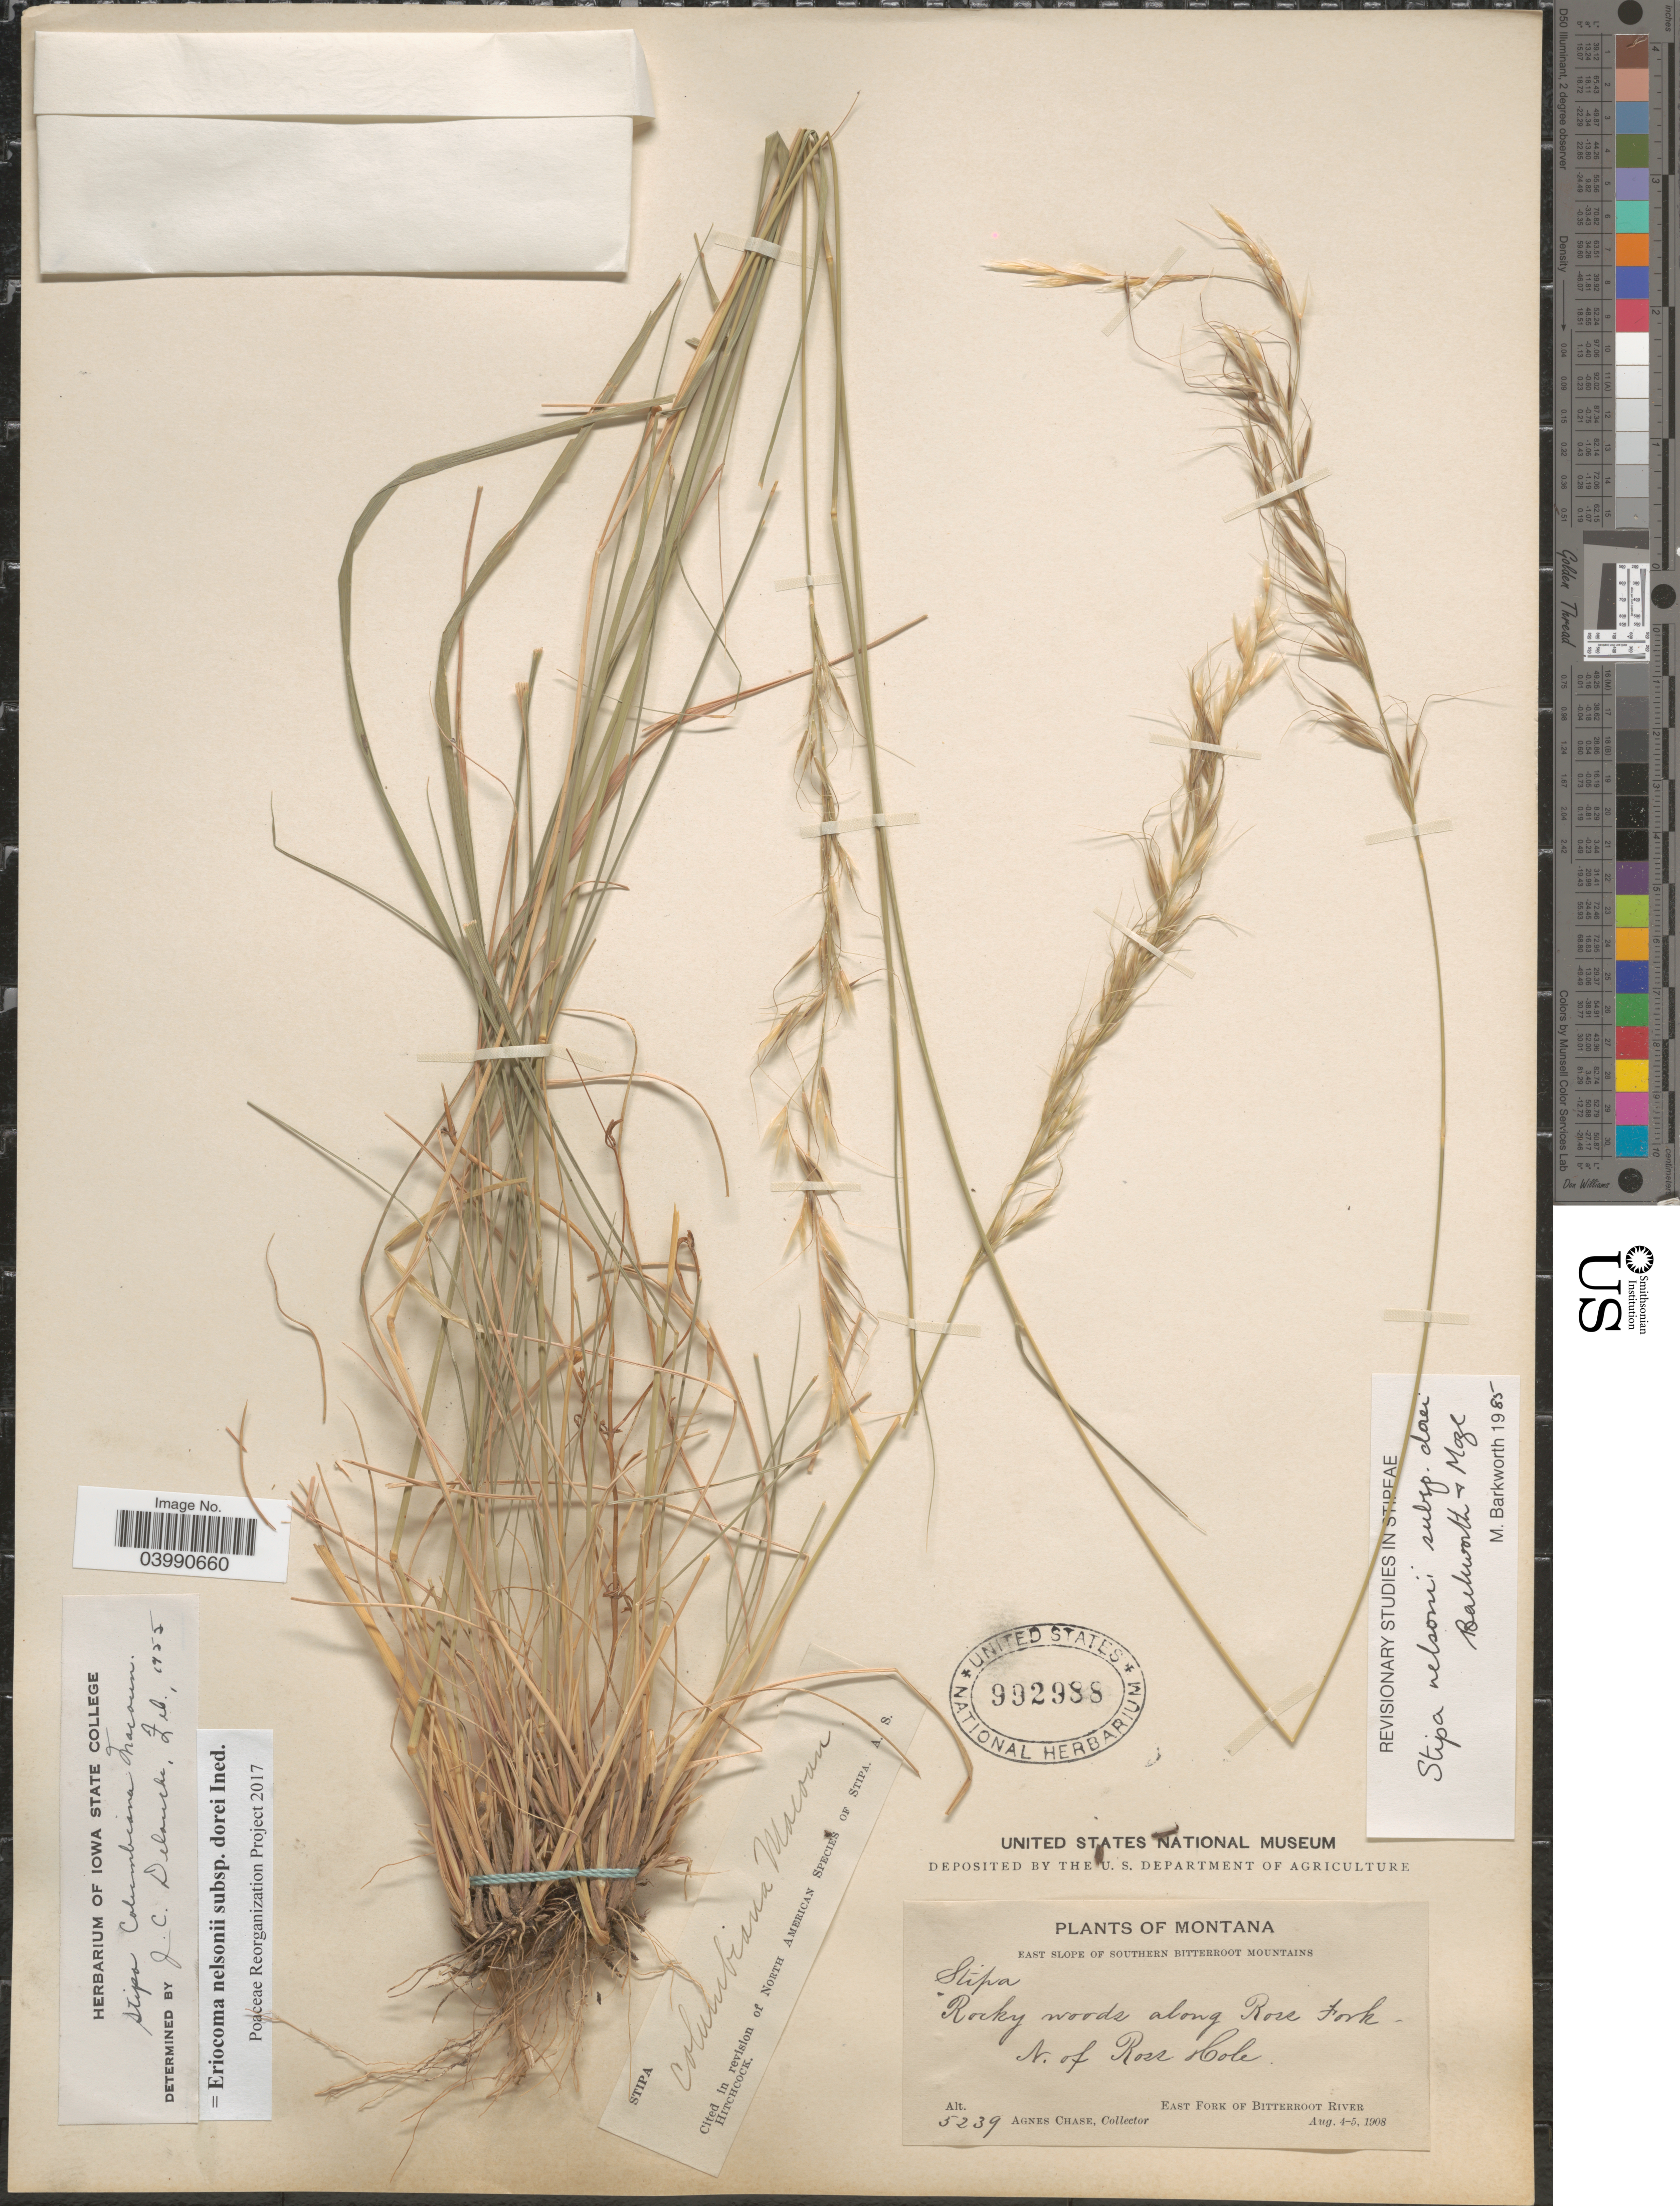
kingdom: Plantae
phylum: Tracheophyta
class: Liliopsida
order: Poales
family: Poaceae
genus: Eriocoma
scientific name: Eriocoma nelsonii subsp. dorei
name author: (Barkworth & J. Maze) Romasch.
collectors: A. Chase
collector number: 5239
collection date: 1908-08-04/1908-08-05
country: United States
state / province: Montana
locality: East slope of southern Bitterroot Mountains. Rocky woods along Rose Fork, N. of Rose Hole. East Fork of Bitterroot River.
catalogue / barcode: US 992988